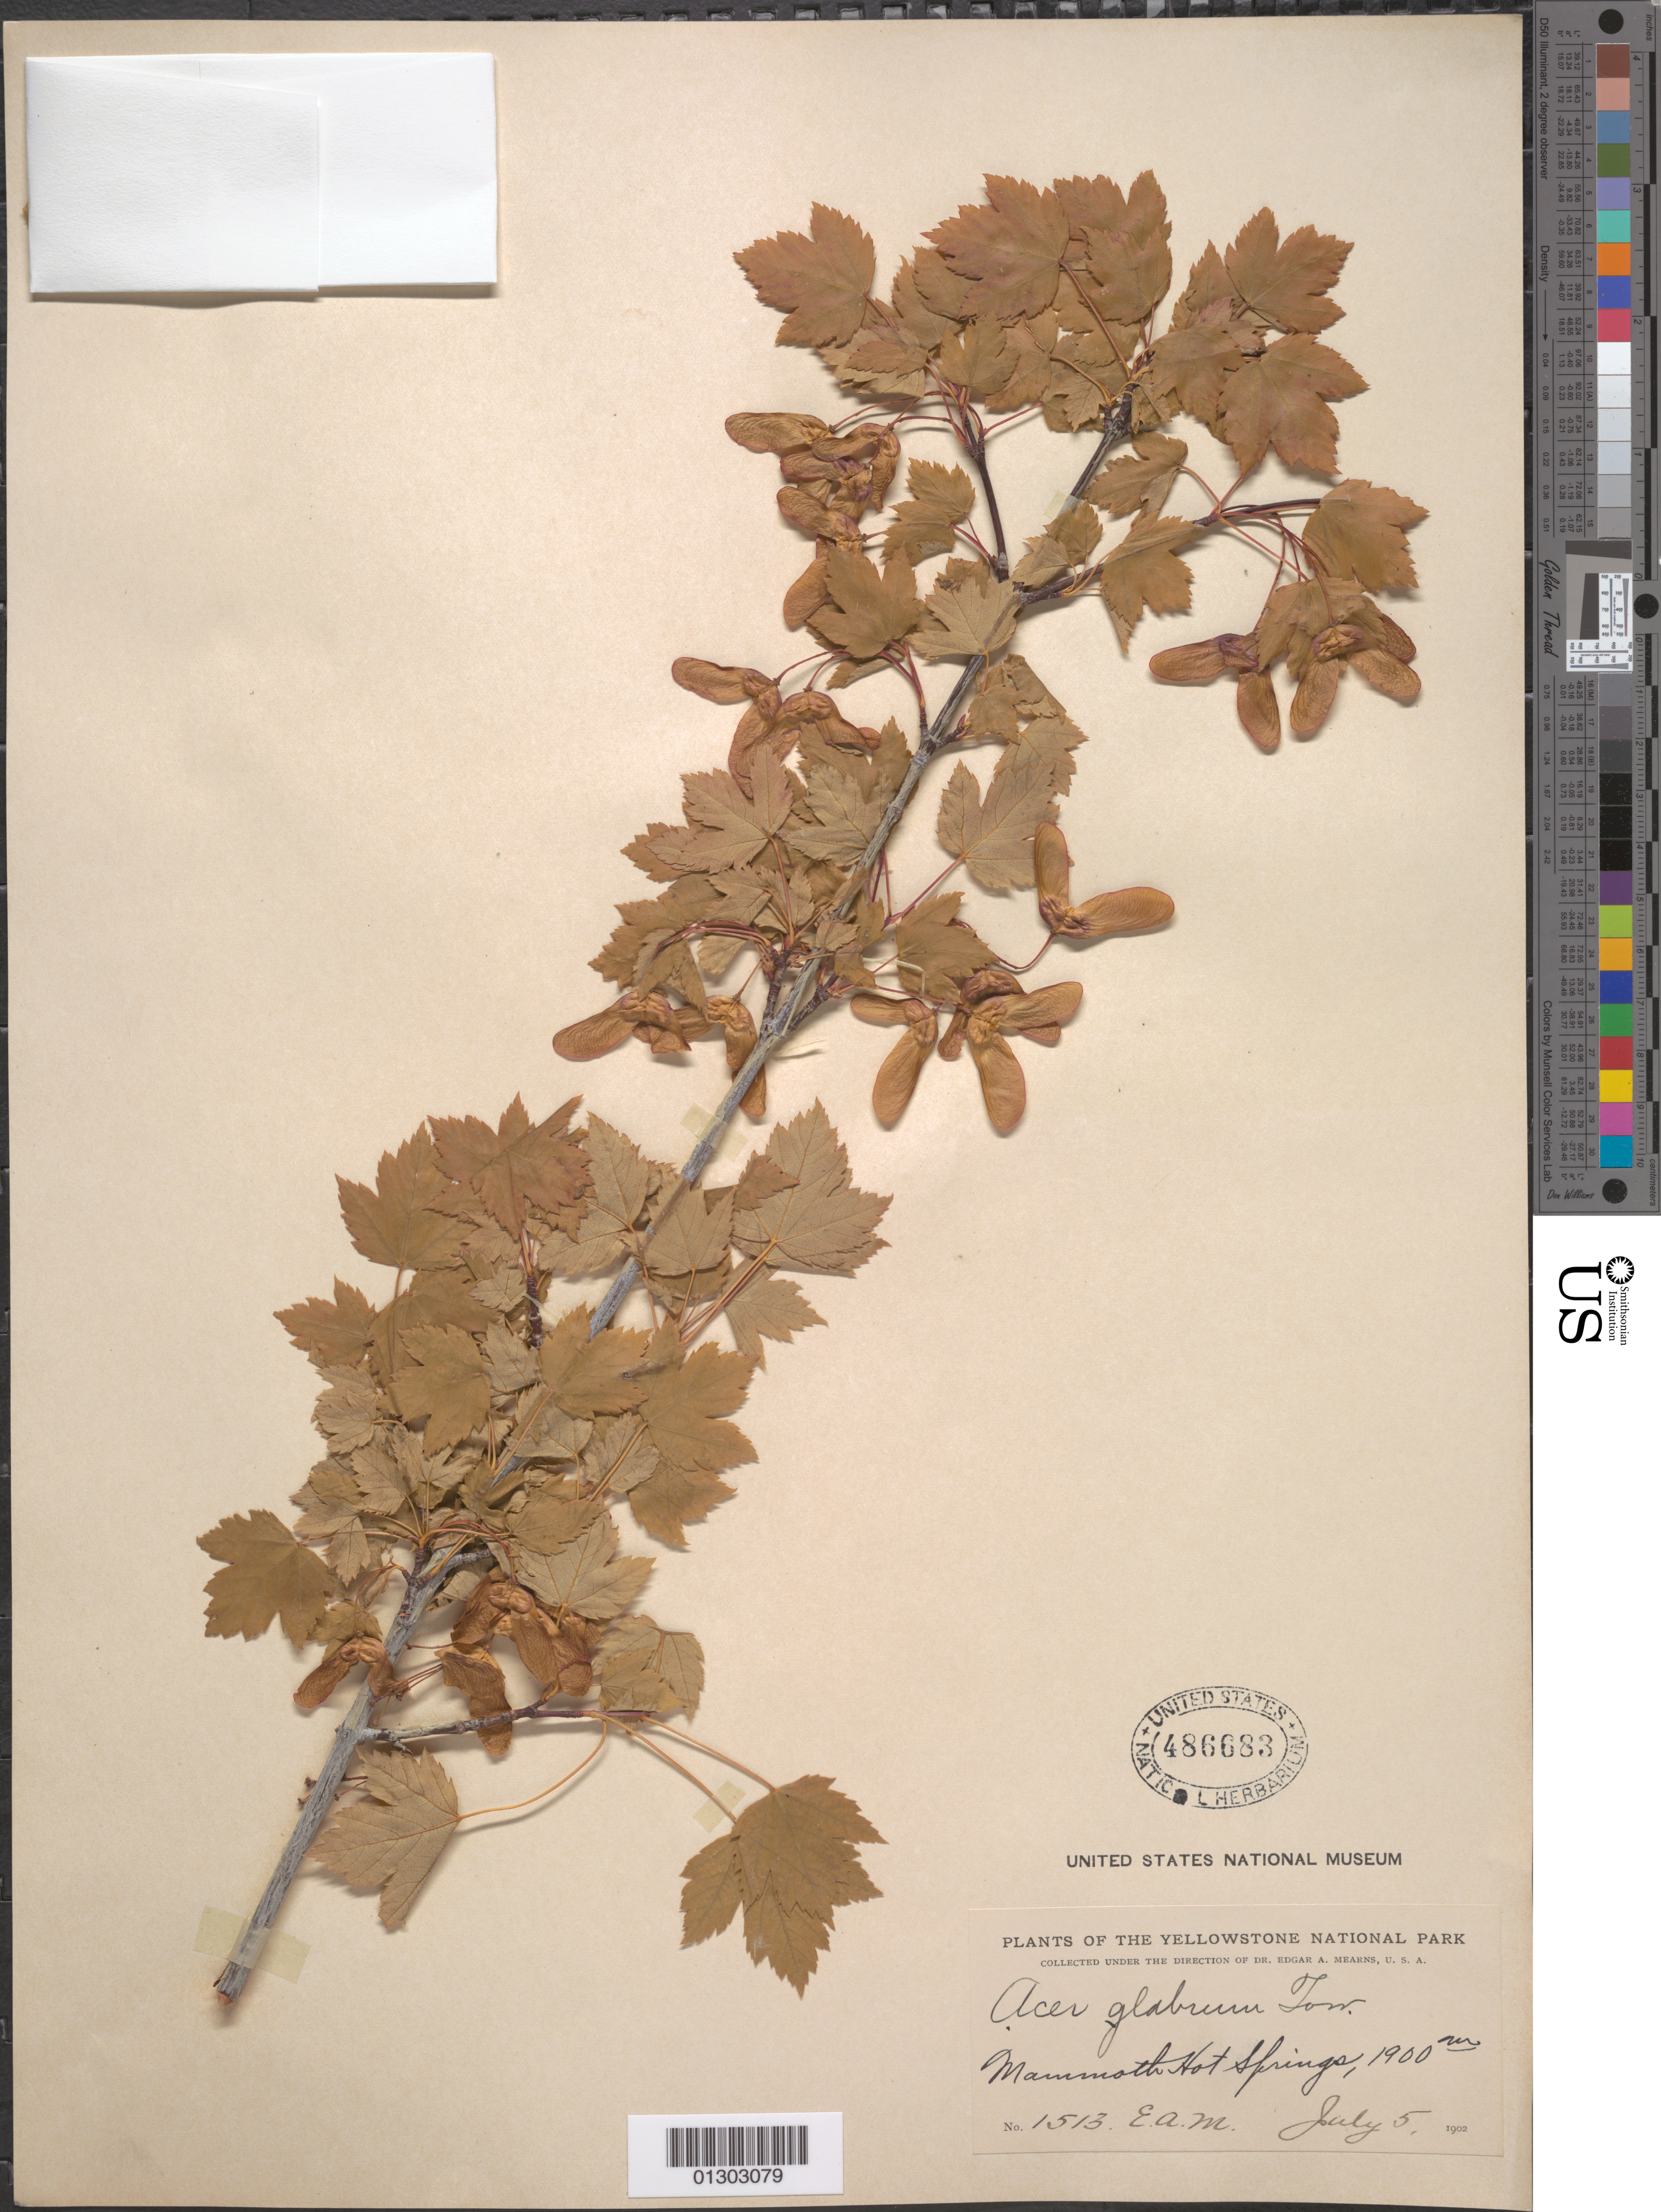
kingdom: Plantae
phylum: Tracheophyta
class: Magnoliopsida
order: Sapindales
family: Sapindaceae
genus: Acer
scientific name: Acer glabrum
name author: Torr.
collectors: E. A. Mearns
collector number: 1513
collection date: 1902-07-05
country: United States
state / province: Wyoming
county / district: Park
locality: Yellowstone National Park, Mammoth Hot Springs.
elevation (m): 1900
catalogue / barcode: US 486683